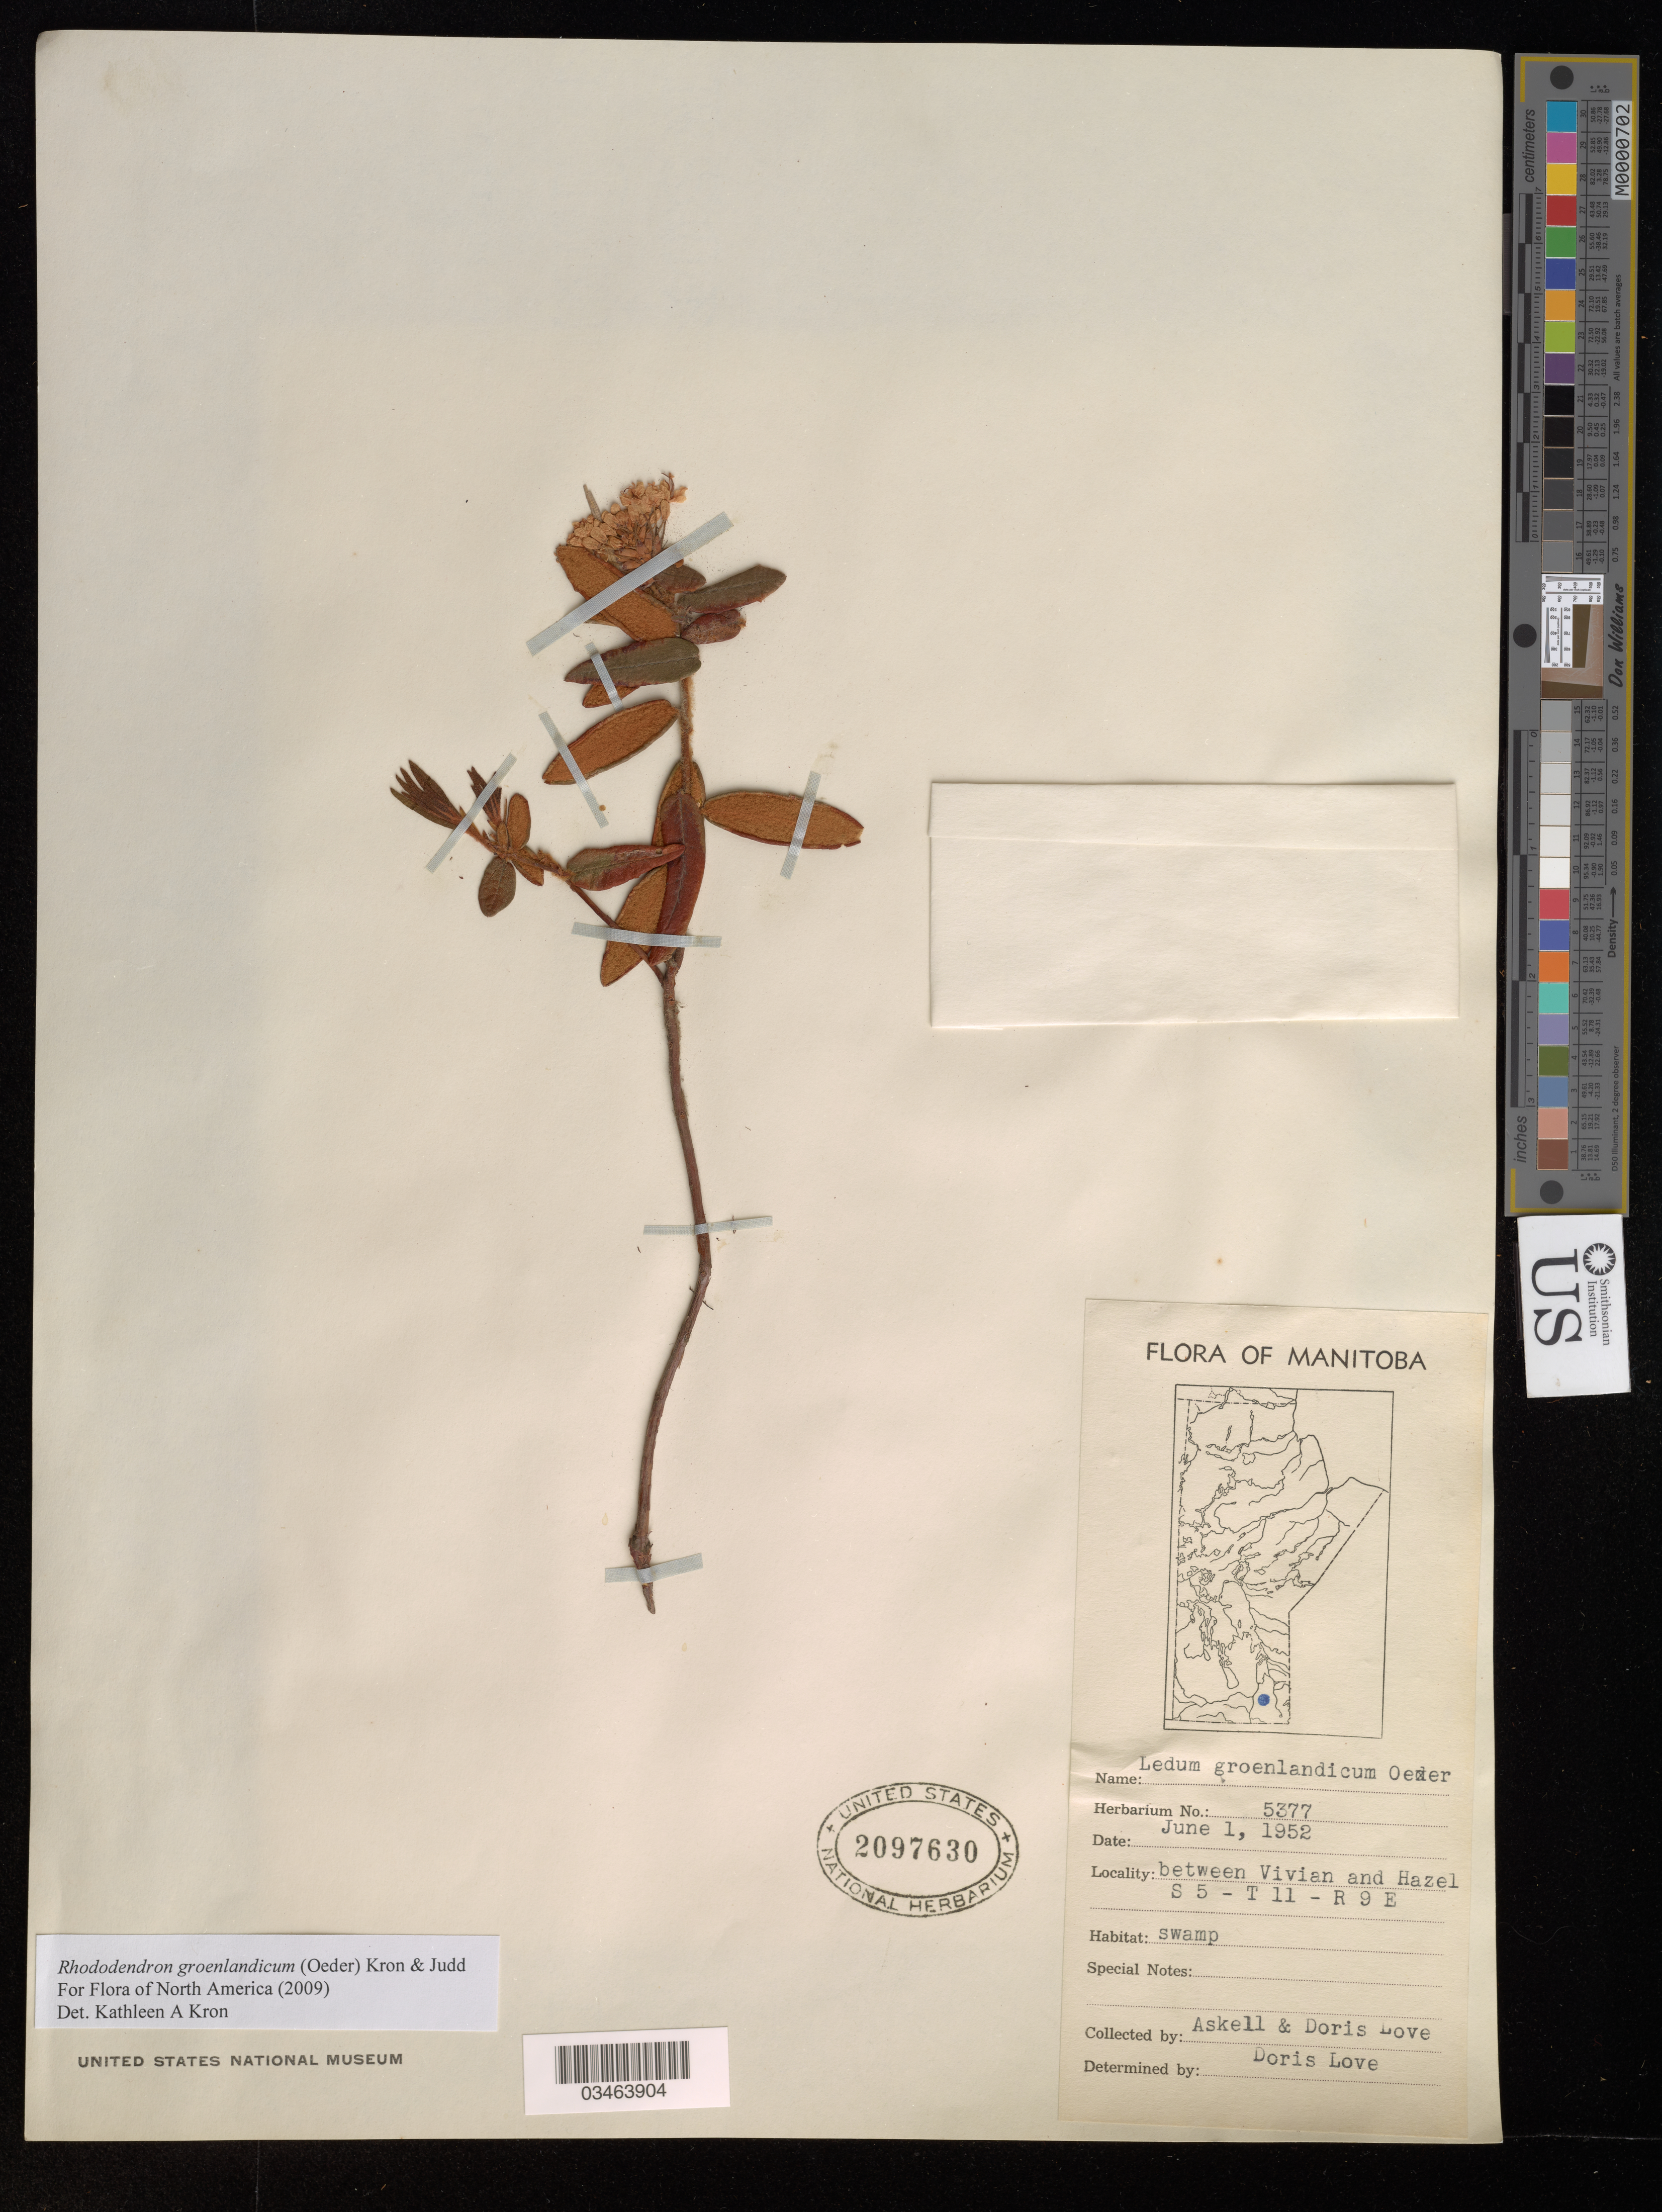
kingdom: Plantae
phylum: Tracheophyta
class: Magnoliopsida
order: Ericales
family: Ericaceae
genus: Rhododendron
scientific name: Rhododendron groenlandicum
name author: (Oeder) Kron & Judd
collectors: Askell & D. Löve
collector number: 5377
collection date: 1952-06-01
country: Canada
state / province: Manitoba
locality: Between Vivian and Hazel S 5 - T 11 - R 9 E.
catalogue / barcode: US 2097630